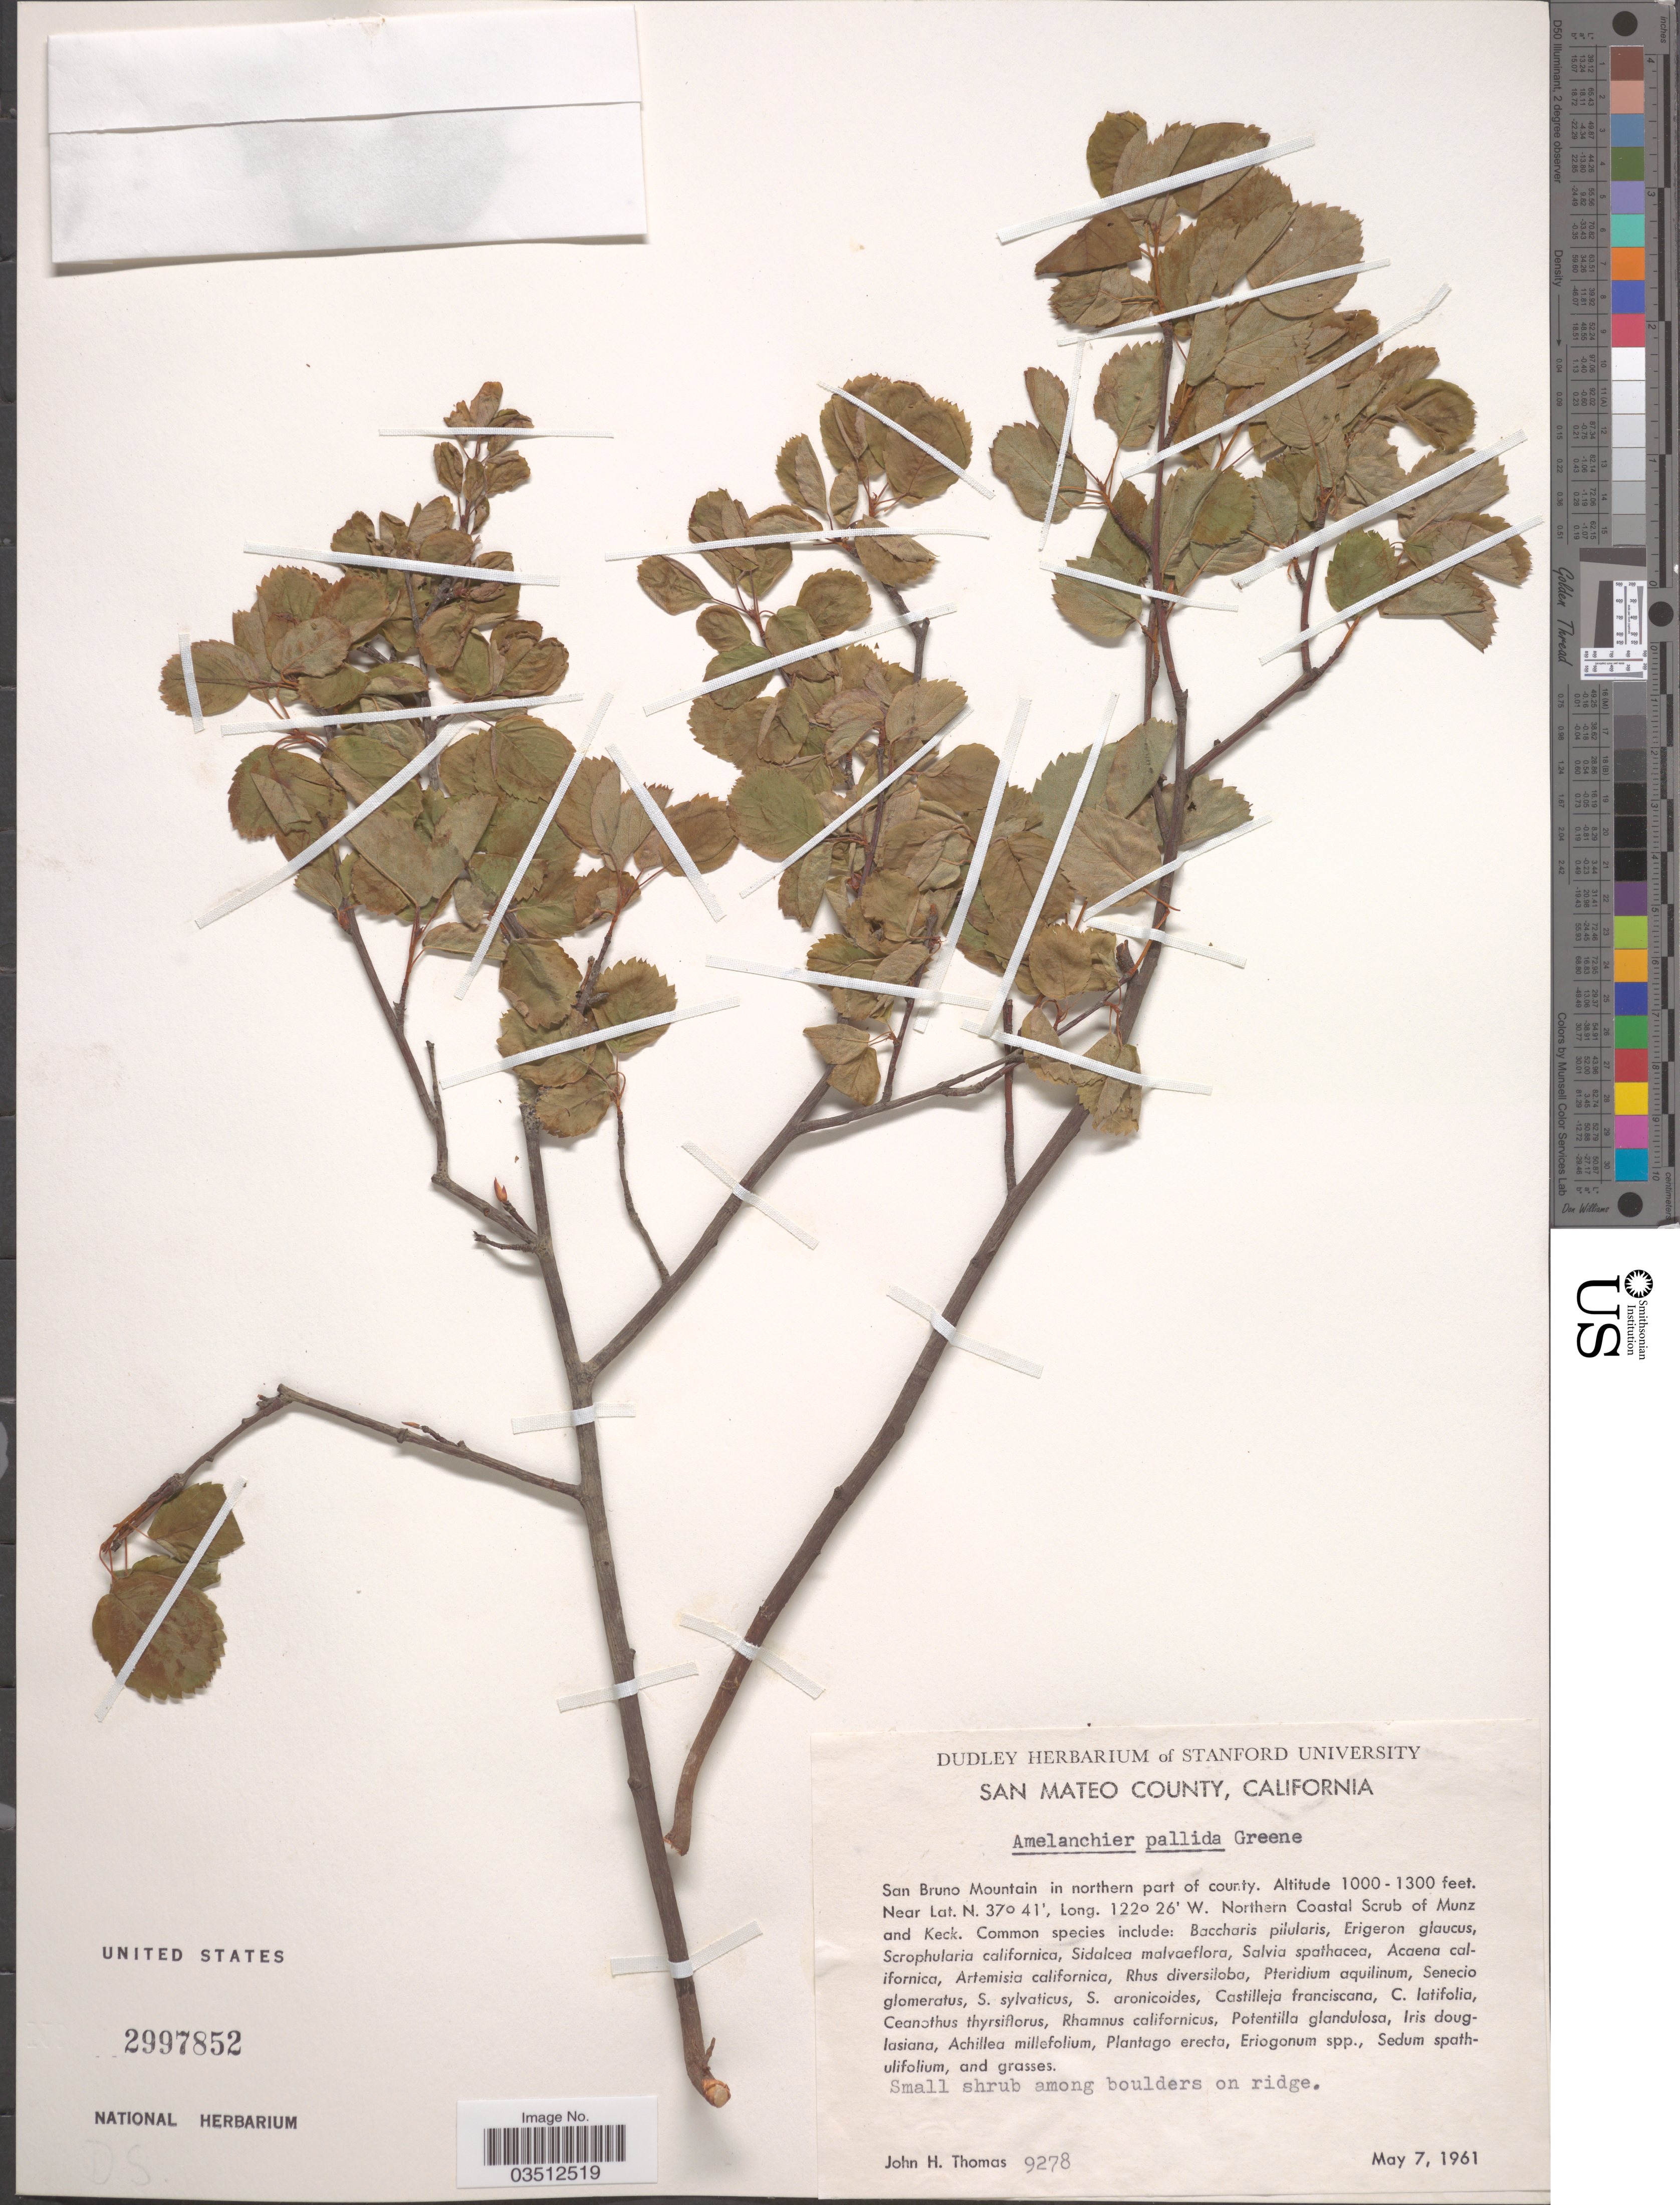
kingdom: Plantae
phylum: Tracheophyta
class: Magnoliopsida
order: Rosales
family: Rosaceae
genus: Amelanchier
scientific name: Amelanchier pallida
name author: Greene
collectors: J. H. Thomas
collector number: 9278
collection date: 1961-05-07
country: United States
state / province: California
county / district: San Mateo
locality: San Mateo County. San Bruno Mountain in northern part of county. Northern Coastal Scrub of Munz and Keck.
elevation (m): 305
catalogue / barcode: US 2997852